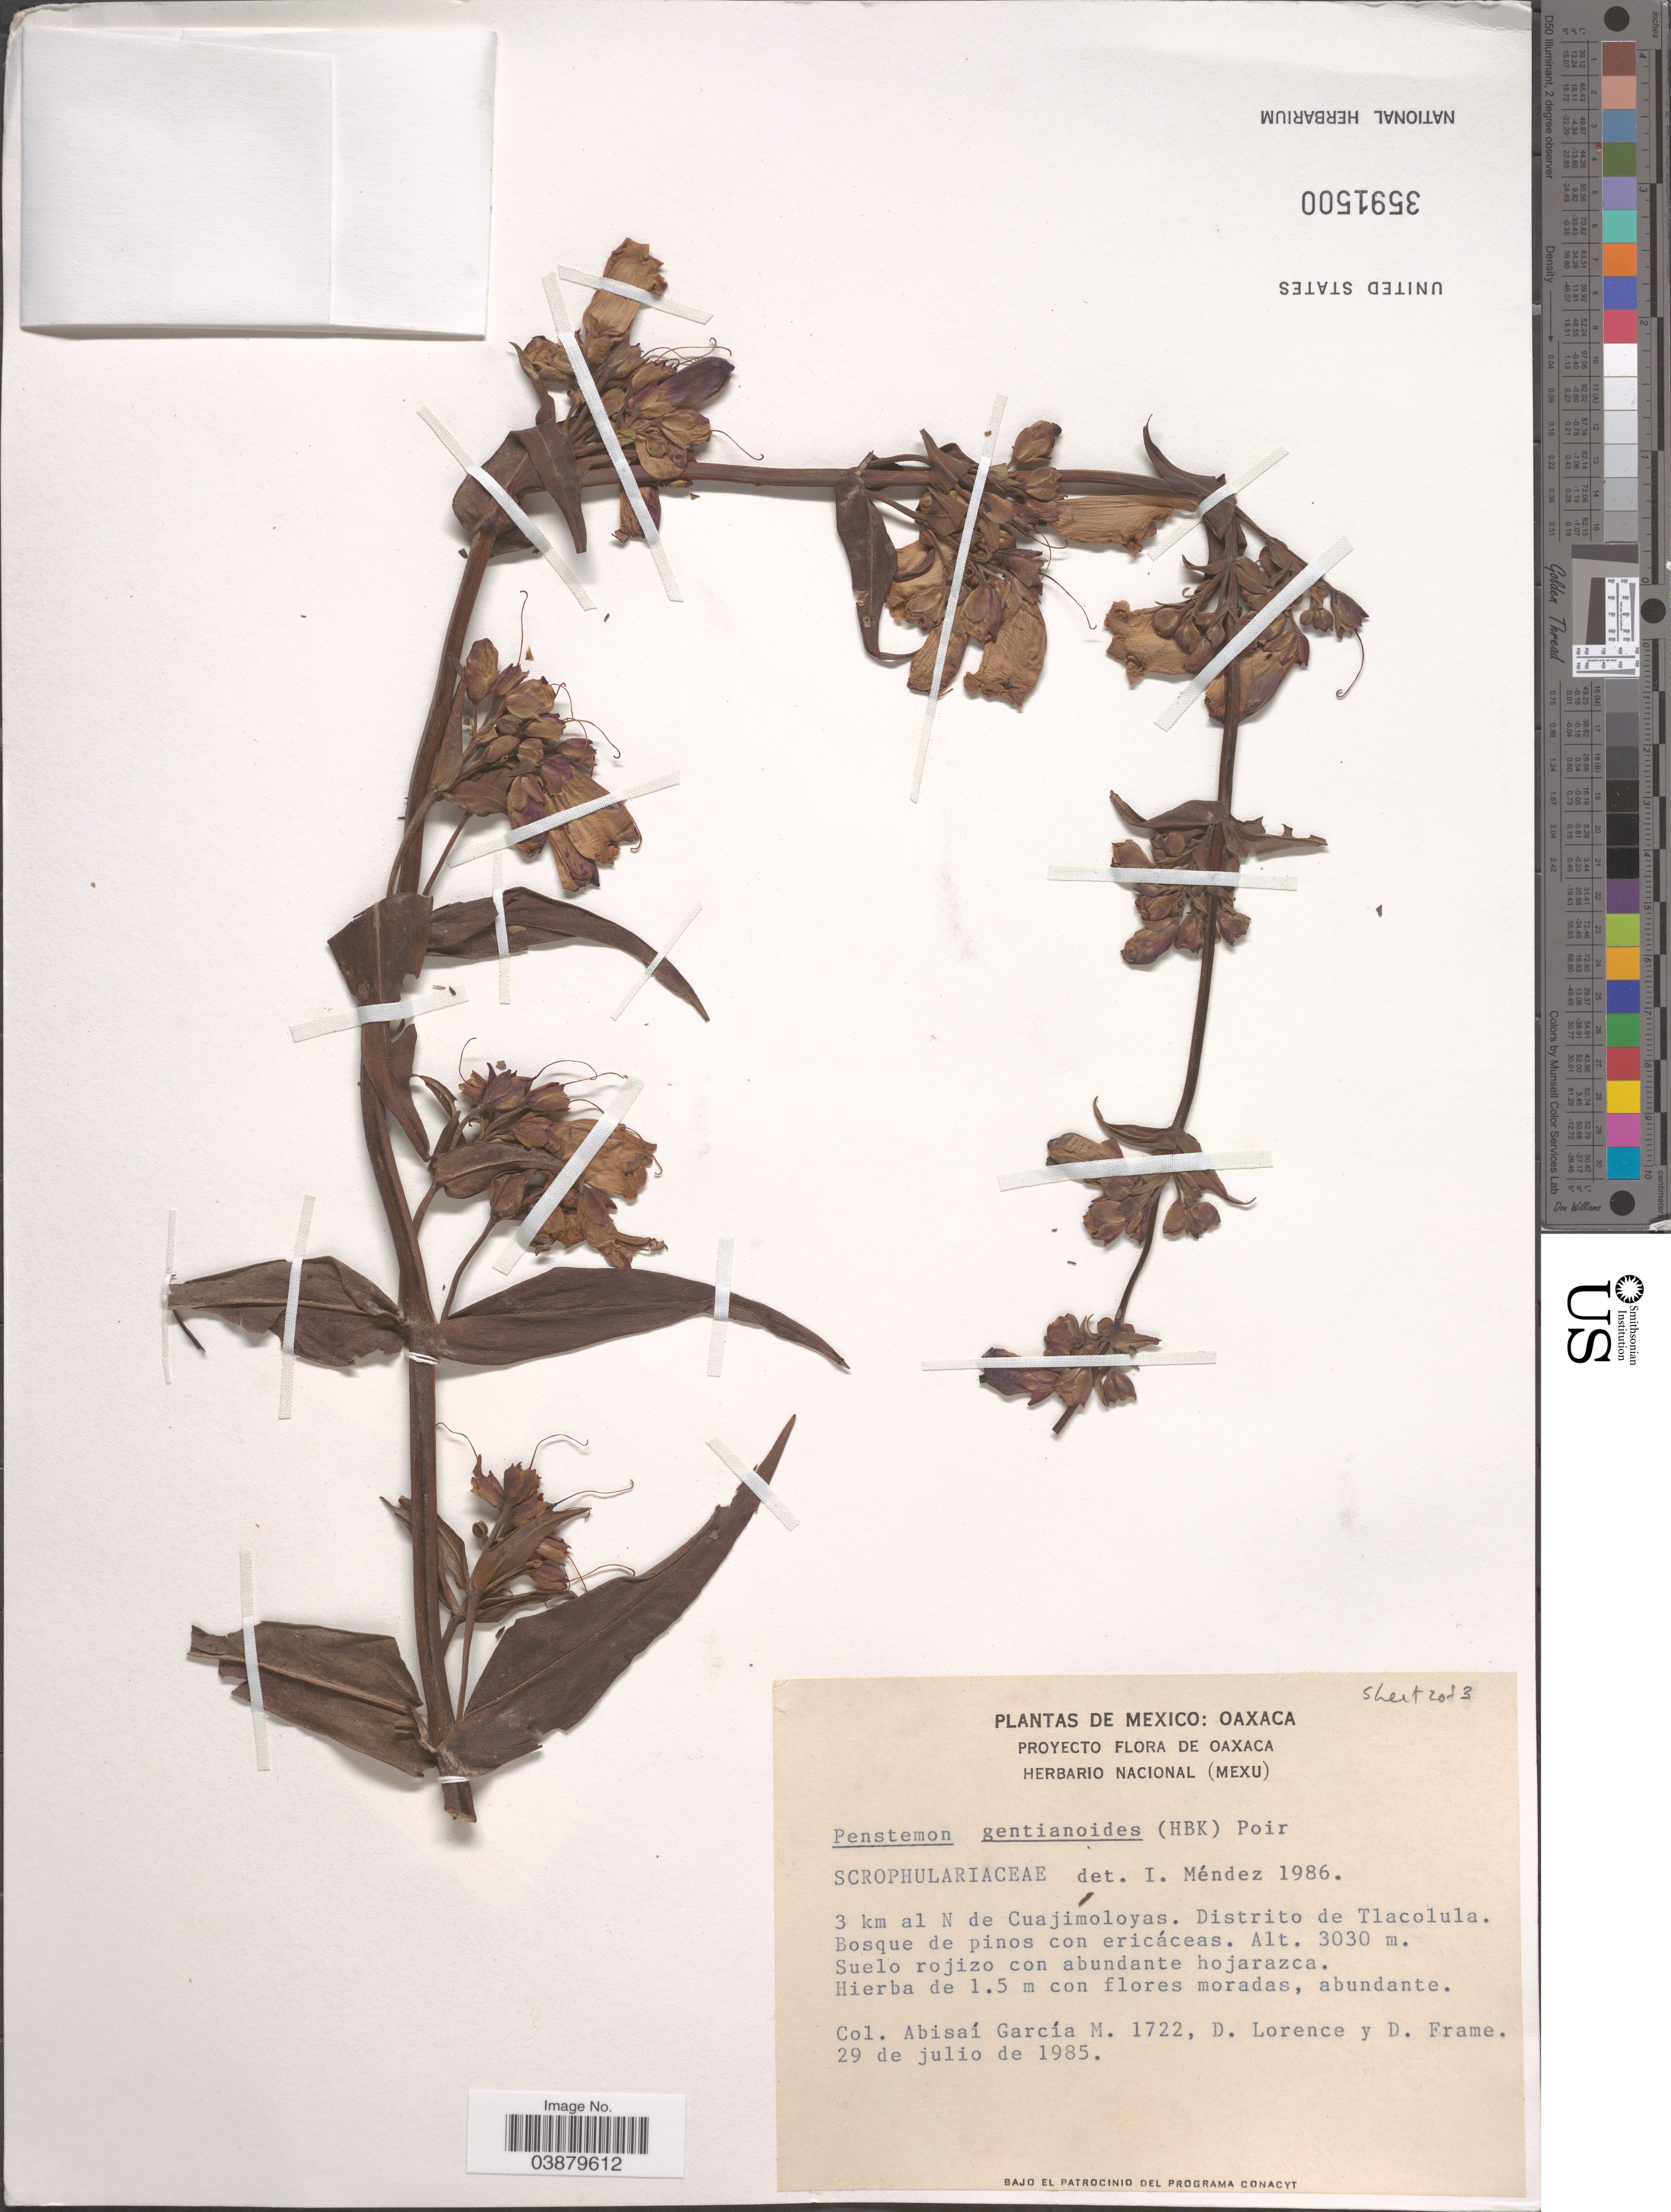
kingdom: Plantae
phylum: Tracheophyta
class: Magnoliopsida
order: Lamiales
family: Plantaginaceae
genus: Penstemon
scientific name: Penstemon gentianoides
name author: (Kunth) Poir.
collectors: A. García M., D. Lorence & D. Frame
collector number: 1722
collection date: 1985-07-29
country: Mexico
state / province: Oaxaca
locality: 3 km al N de Cuajimoloyas. Distrito de Tlacolula.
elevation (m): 3030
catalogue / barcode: US 3591500